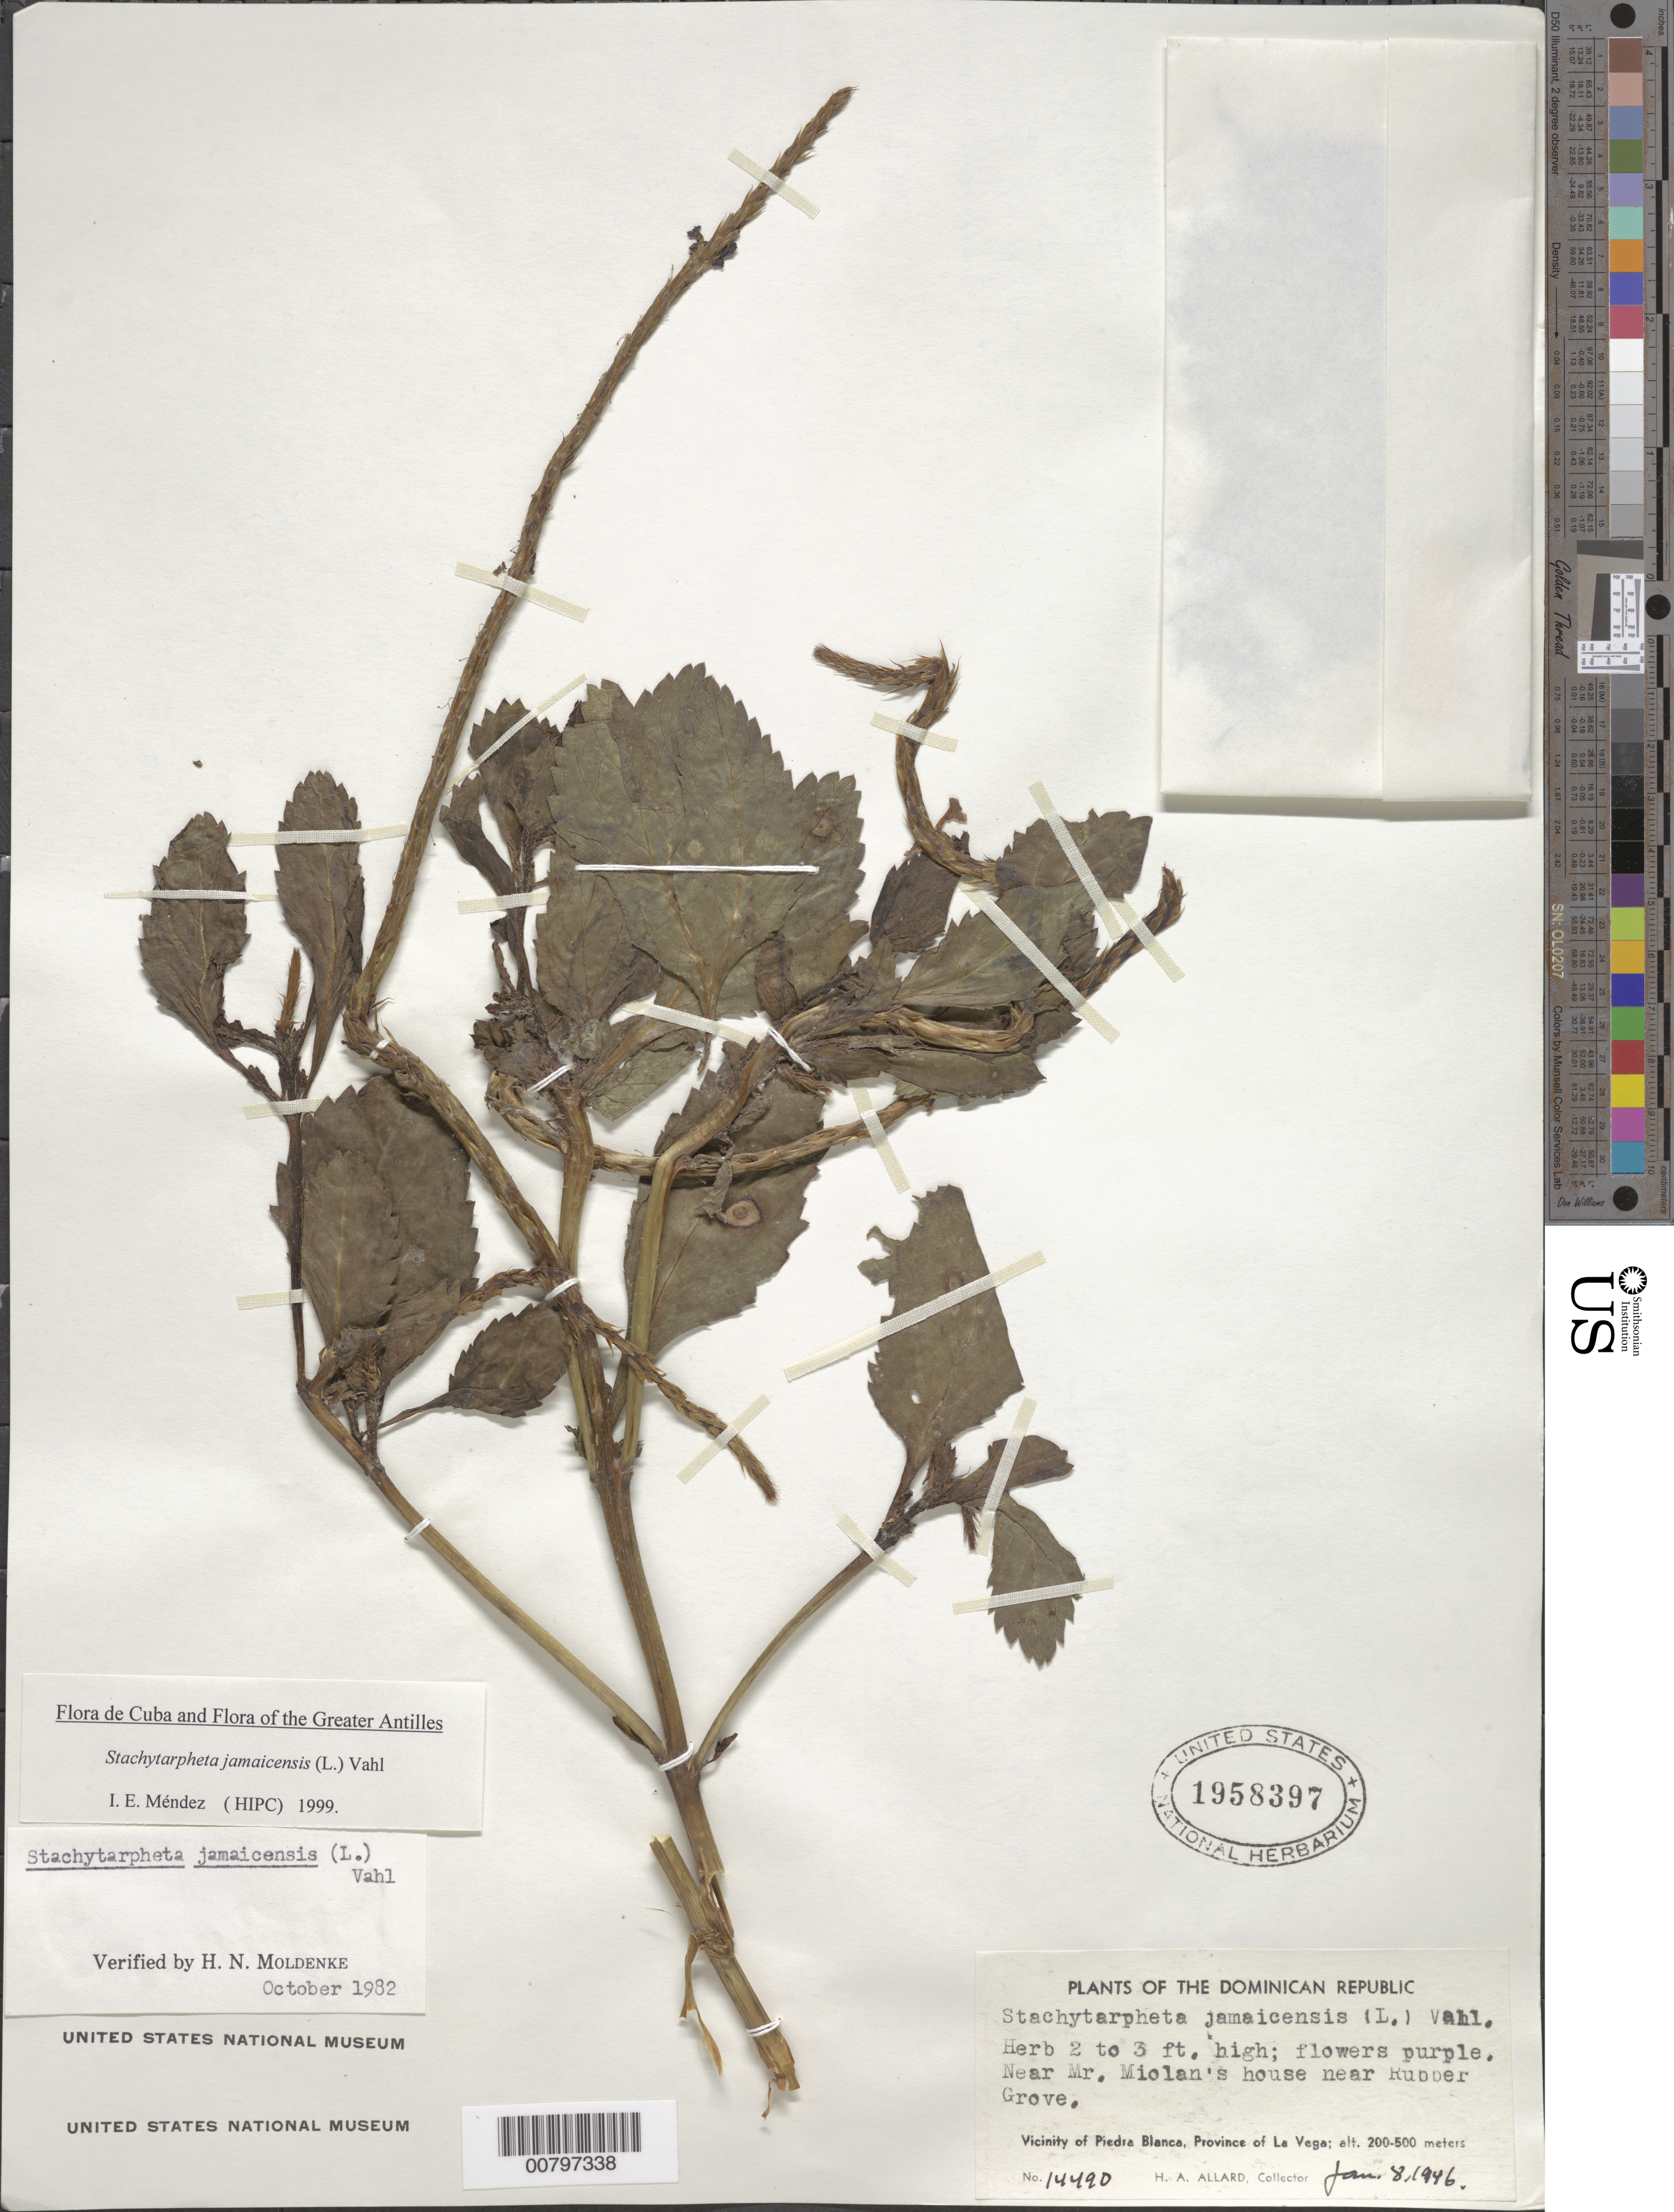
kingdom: Plantae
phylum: Tracheophyta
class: Magnoliopsida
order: Lamiales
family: Verbenaceae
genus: Stachytarpheta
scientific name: Stachytarpheta jamaicensis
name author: (L.) Vahl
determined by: Méndez, Isidro E., (HIPC)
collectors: H. A. Allard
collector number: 14490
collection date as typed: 08 Jan 1946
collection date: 1946-01-08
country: Dominican Republic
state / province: La Vega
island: Hispaniola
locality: Vicinity of Piedra Blanca, near Mr. Miolan's house near Rubber Grove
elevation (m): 200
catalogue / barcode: US 1958397